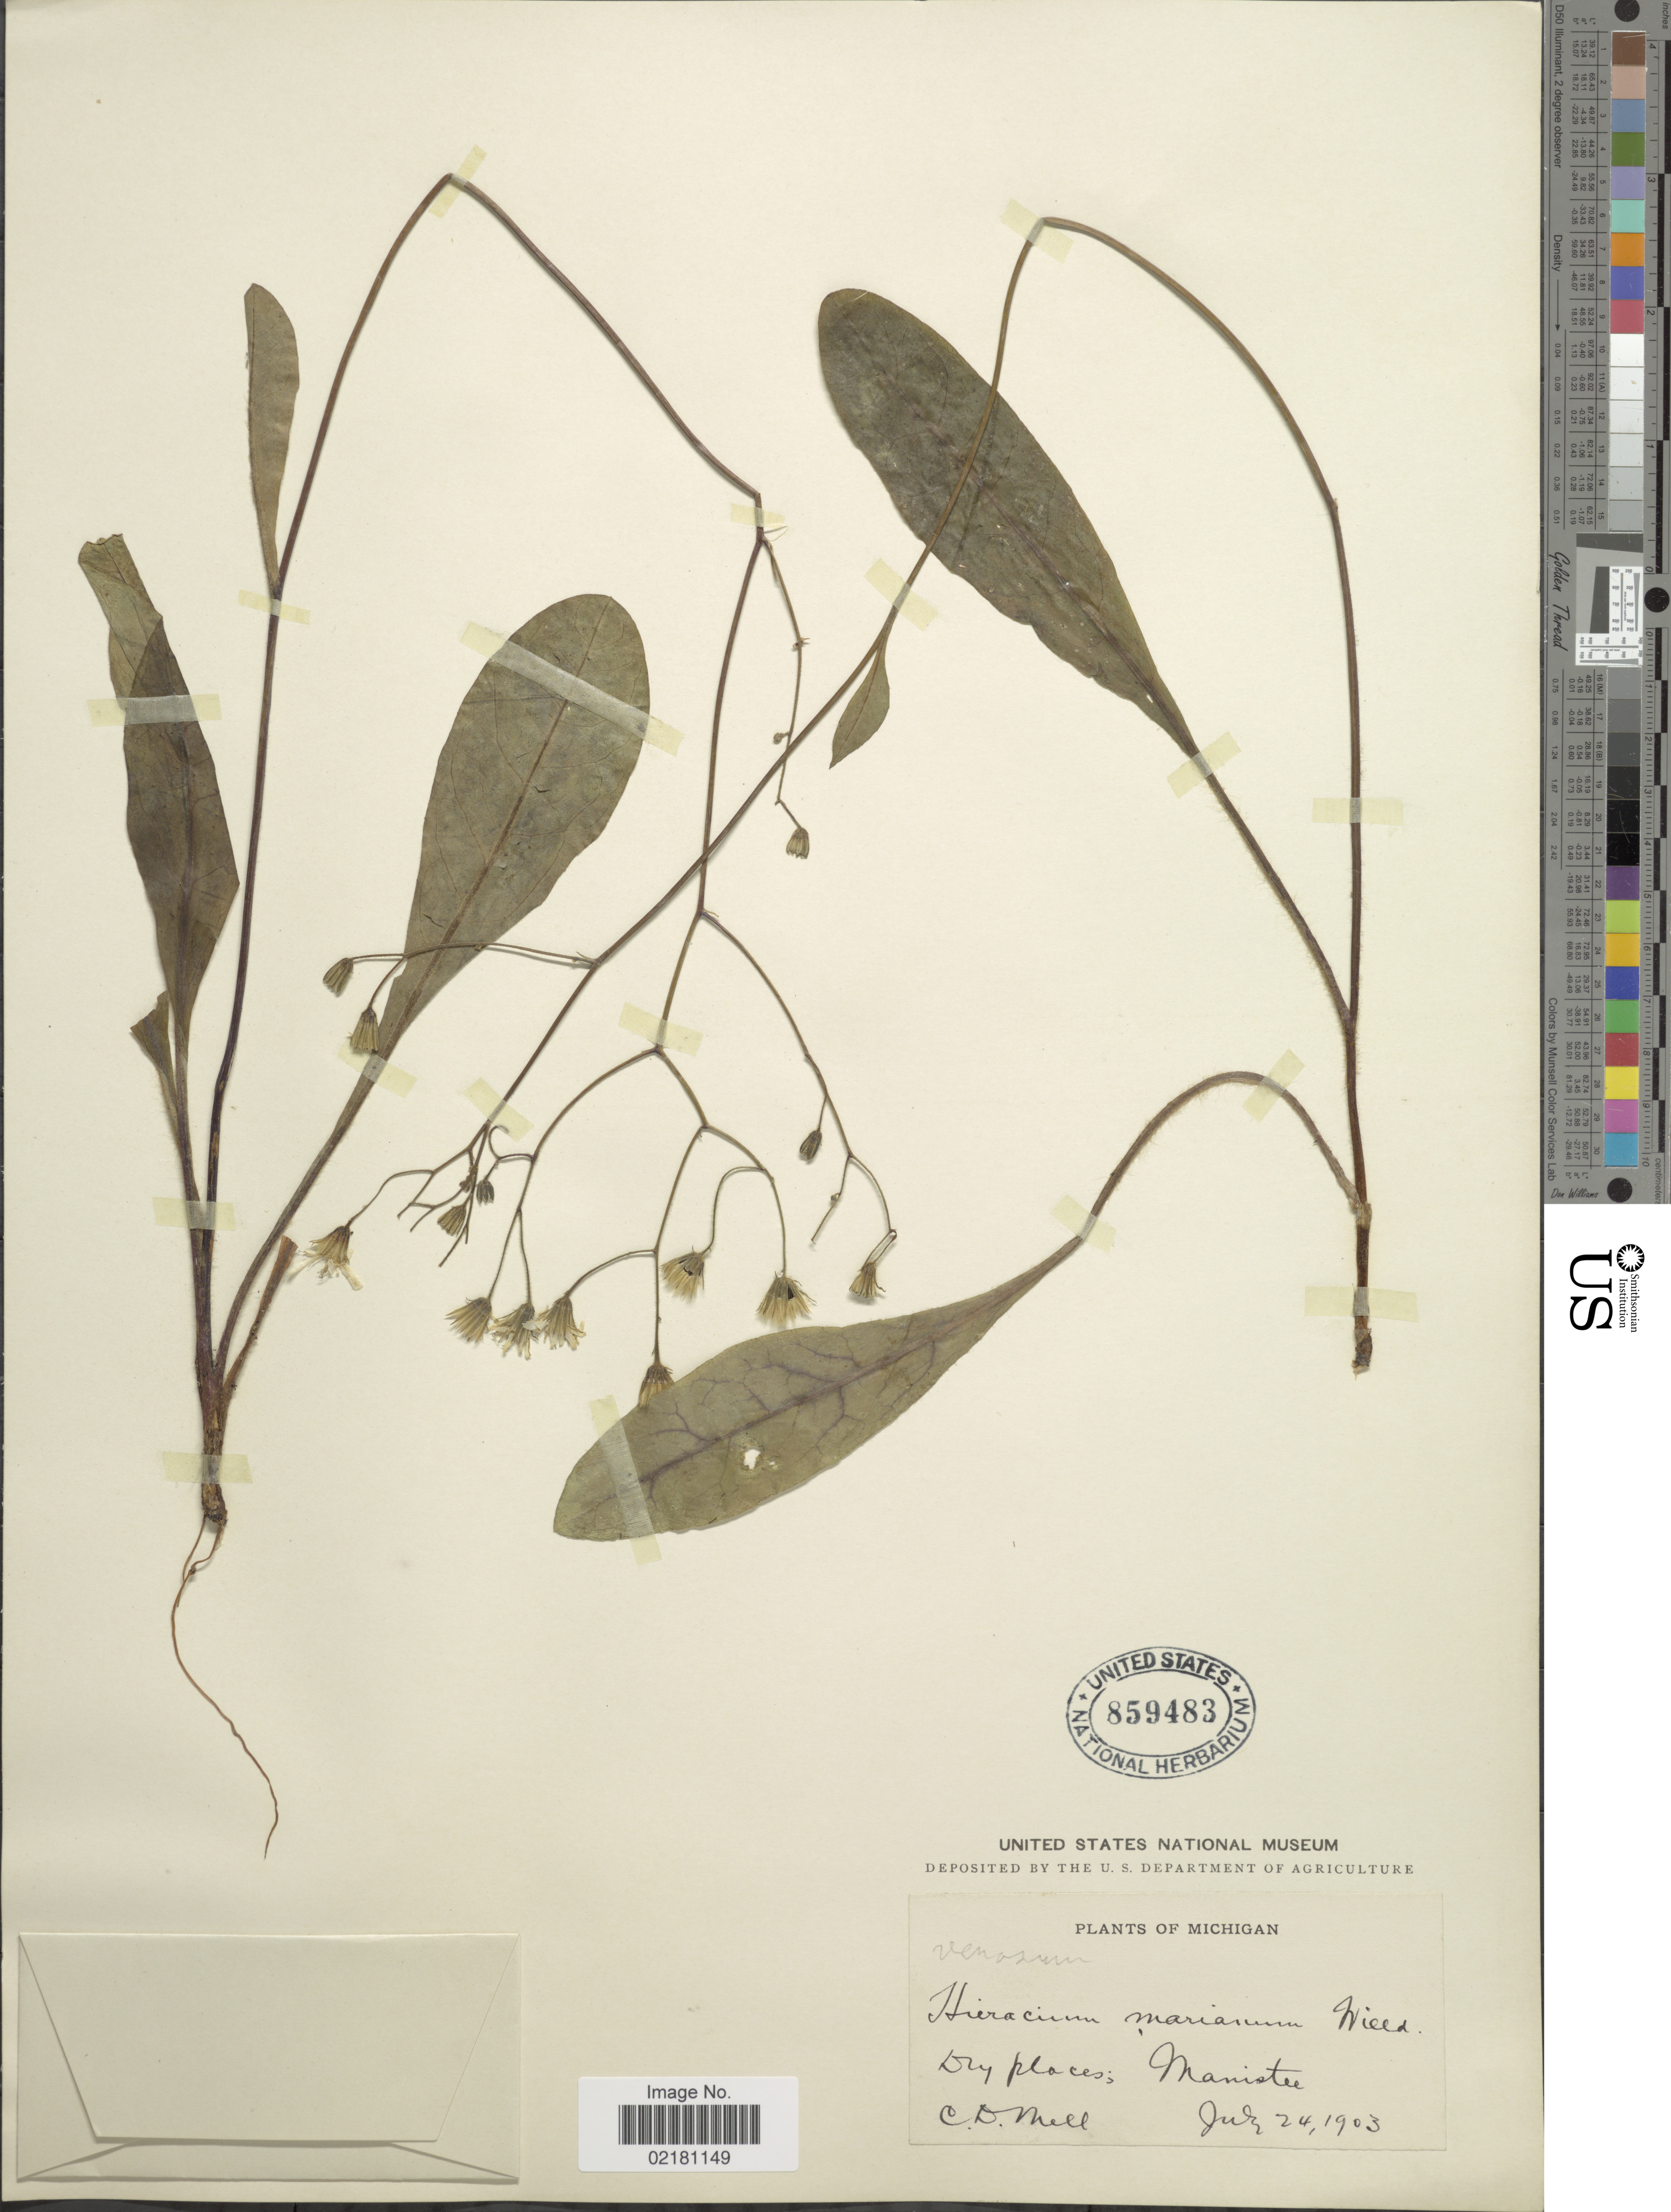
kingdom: Plantae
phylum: Tracheophyta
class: Magnoliopsida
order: Asterales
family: Asteraceae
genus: Hieracium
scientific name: Hieracium venosum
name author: L.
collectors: C. D. Mell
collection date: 1903-07-24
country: United States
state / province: Michigan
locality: Dry places; Manistee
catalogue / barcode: US 859483